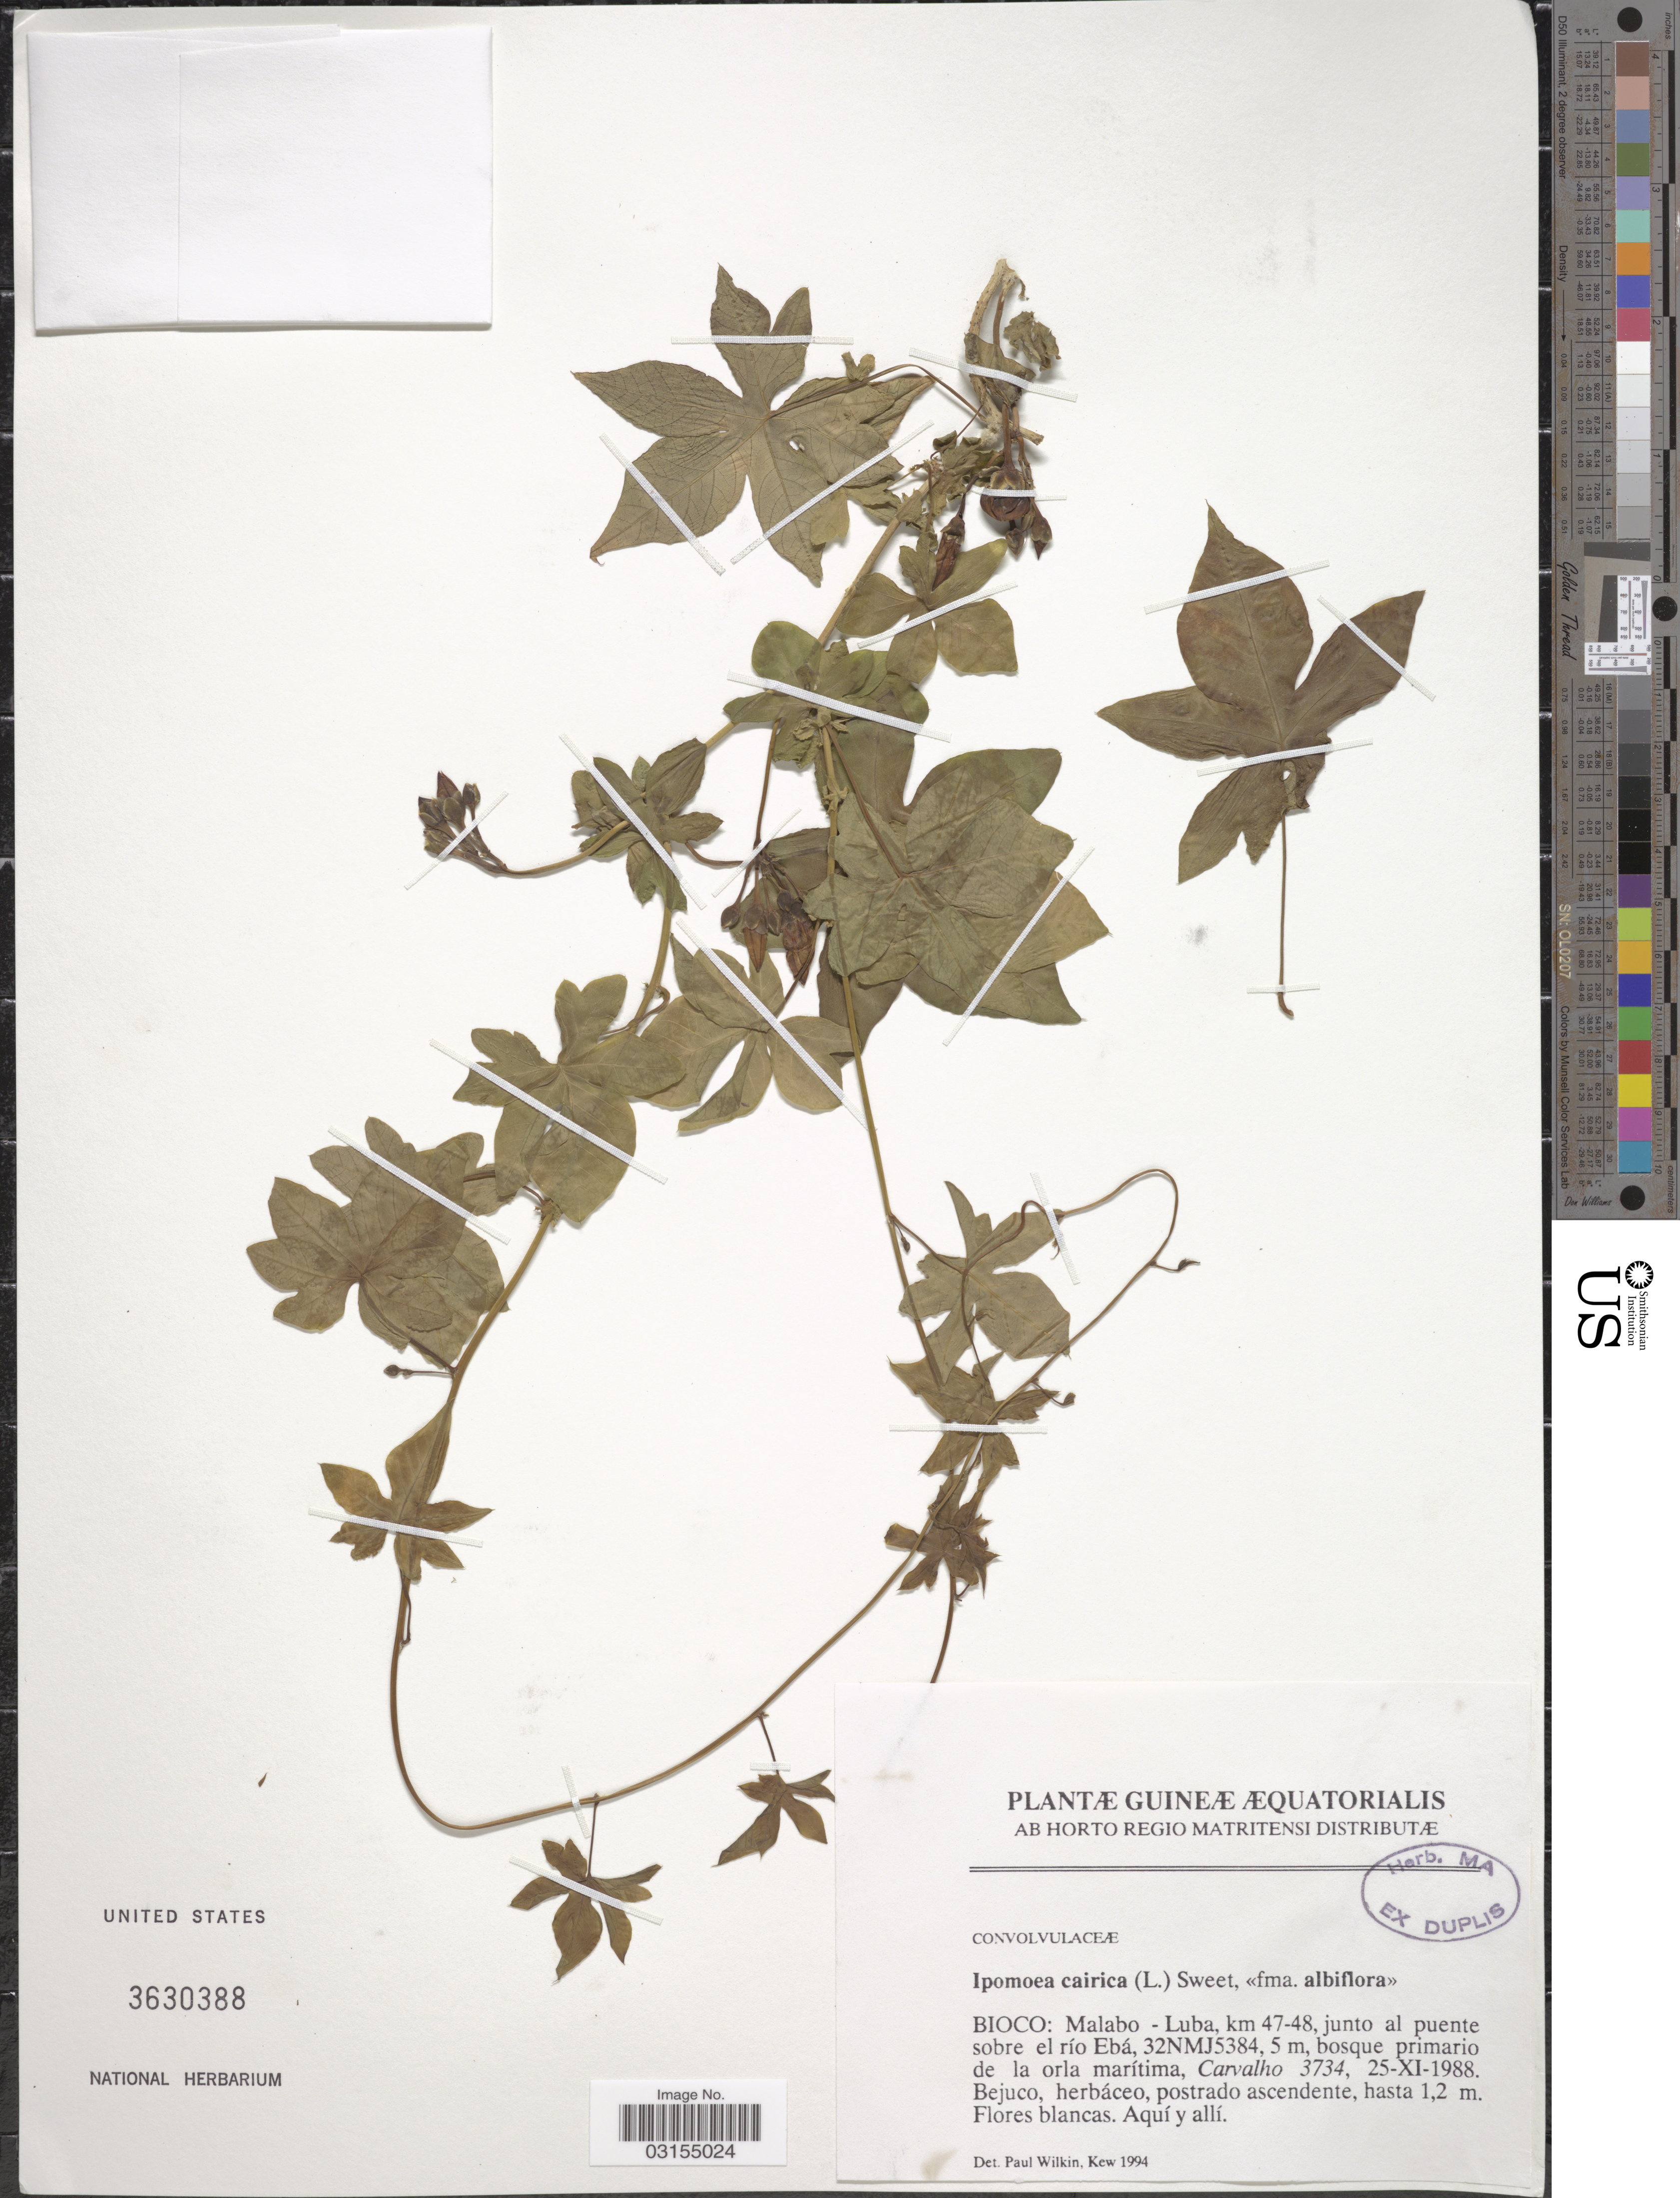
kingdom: Plantae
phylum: Tracheophyta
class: Magnoliopsida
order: Solanales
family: Convolvulaceae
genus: Ipomoea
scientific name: Ipomoea cairica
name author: (L.) Sweet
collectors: Carvalho, --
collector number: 3734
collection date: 1988-11-25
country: Equatorial Guinea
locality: Guineæ Æquatorialis. Bioco: Malabo - Luba, km 47-48, junto al puente sobre el río Ebá, 32NMJ5384.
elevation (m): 5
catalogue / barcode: US 3630388